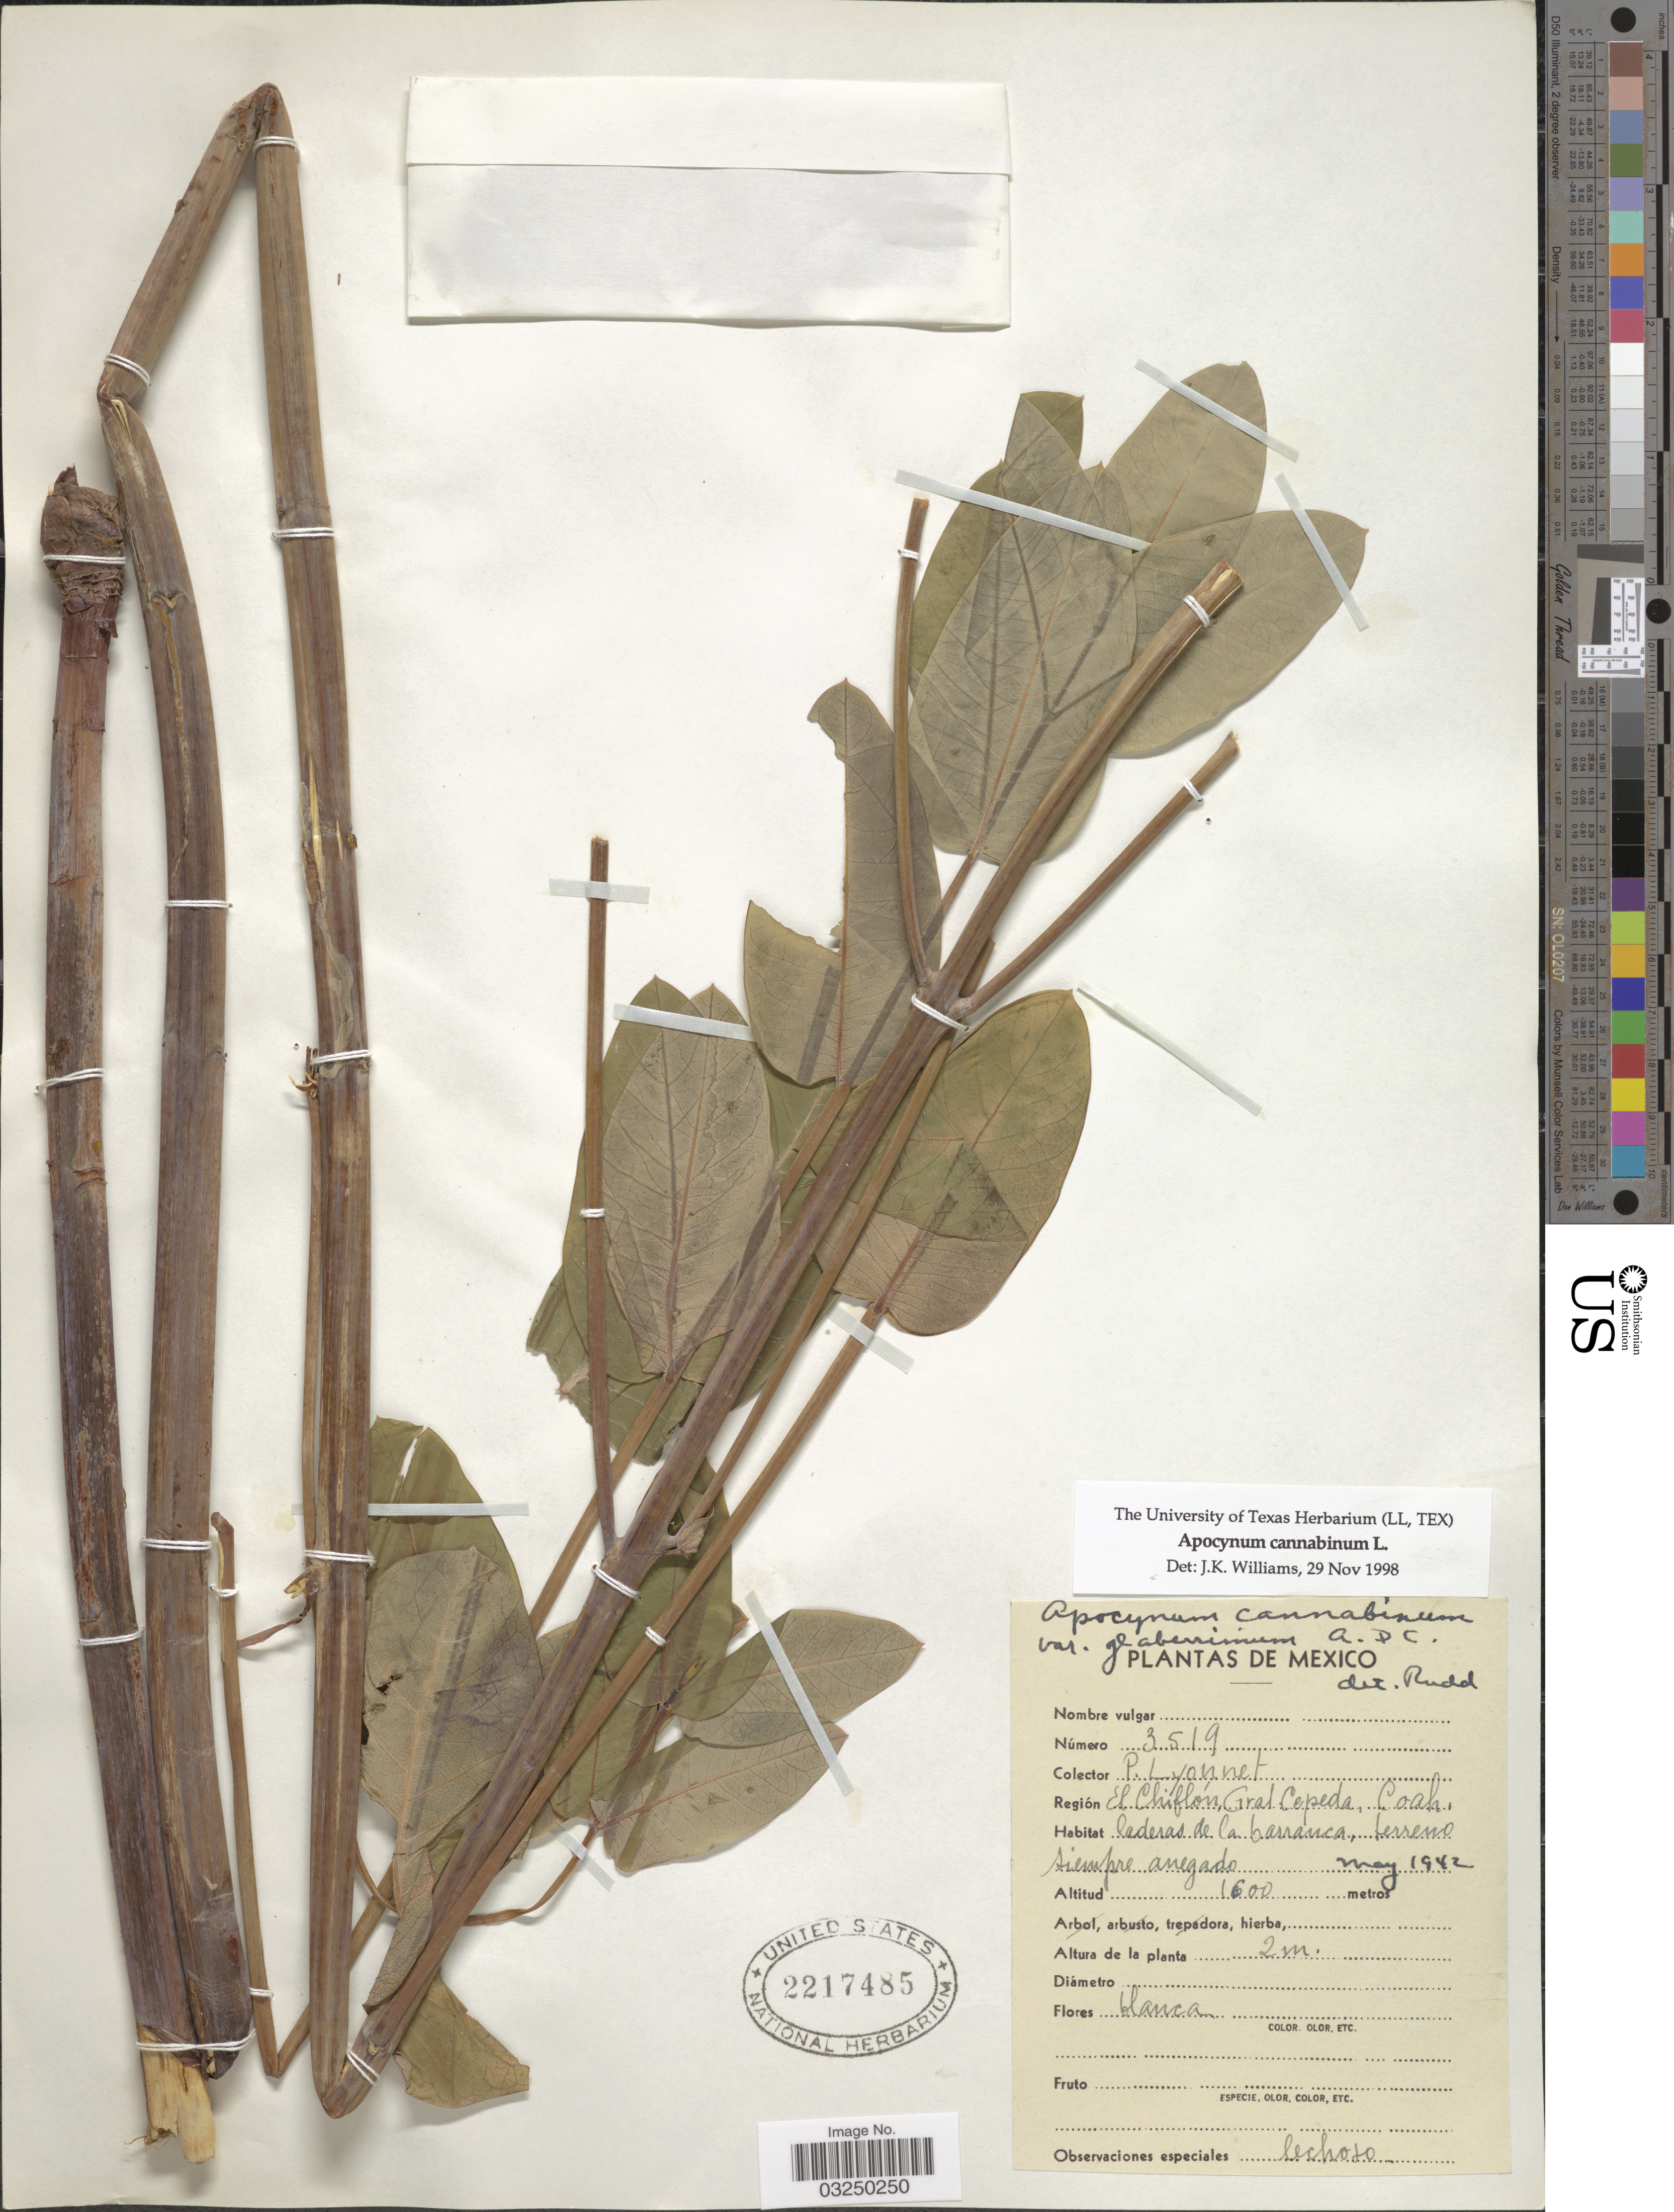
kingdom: Plantae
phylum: Tracheophyta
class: Magnoliopsida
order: Gentianales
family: Apocynaceae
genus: Apocynum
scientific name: Apocynum cannabinum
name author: L.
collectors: P. Lyonnet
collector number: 3519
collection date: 1942-05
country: Mexico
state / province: Coahuila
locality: Región El Chiflón, Gral. Cepeda.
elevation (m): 1600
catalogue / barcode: US 2217485